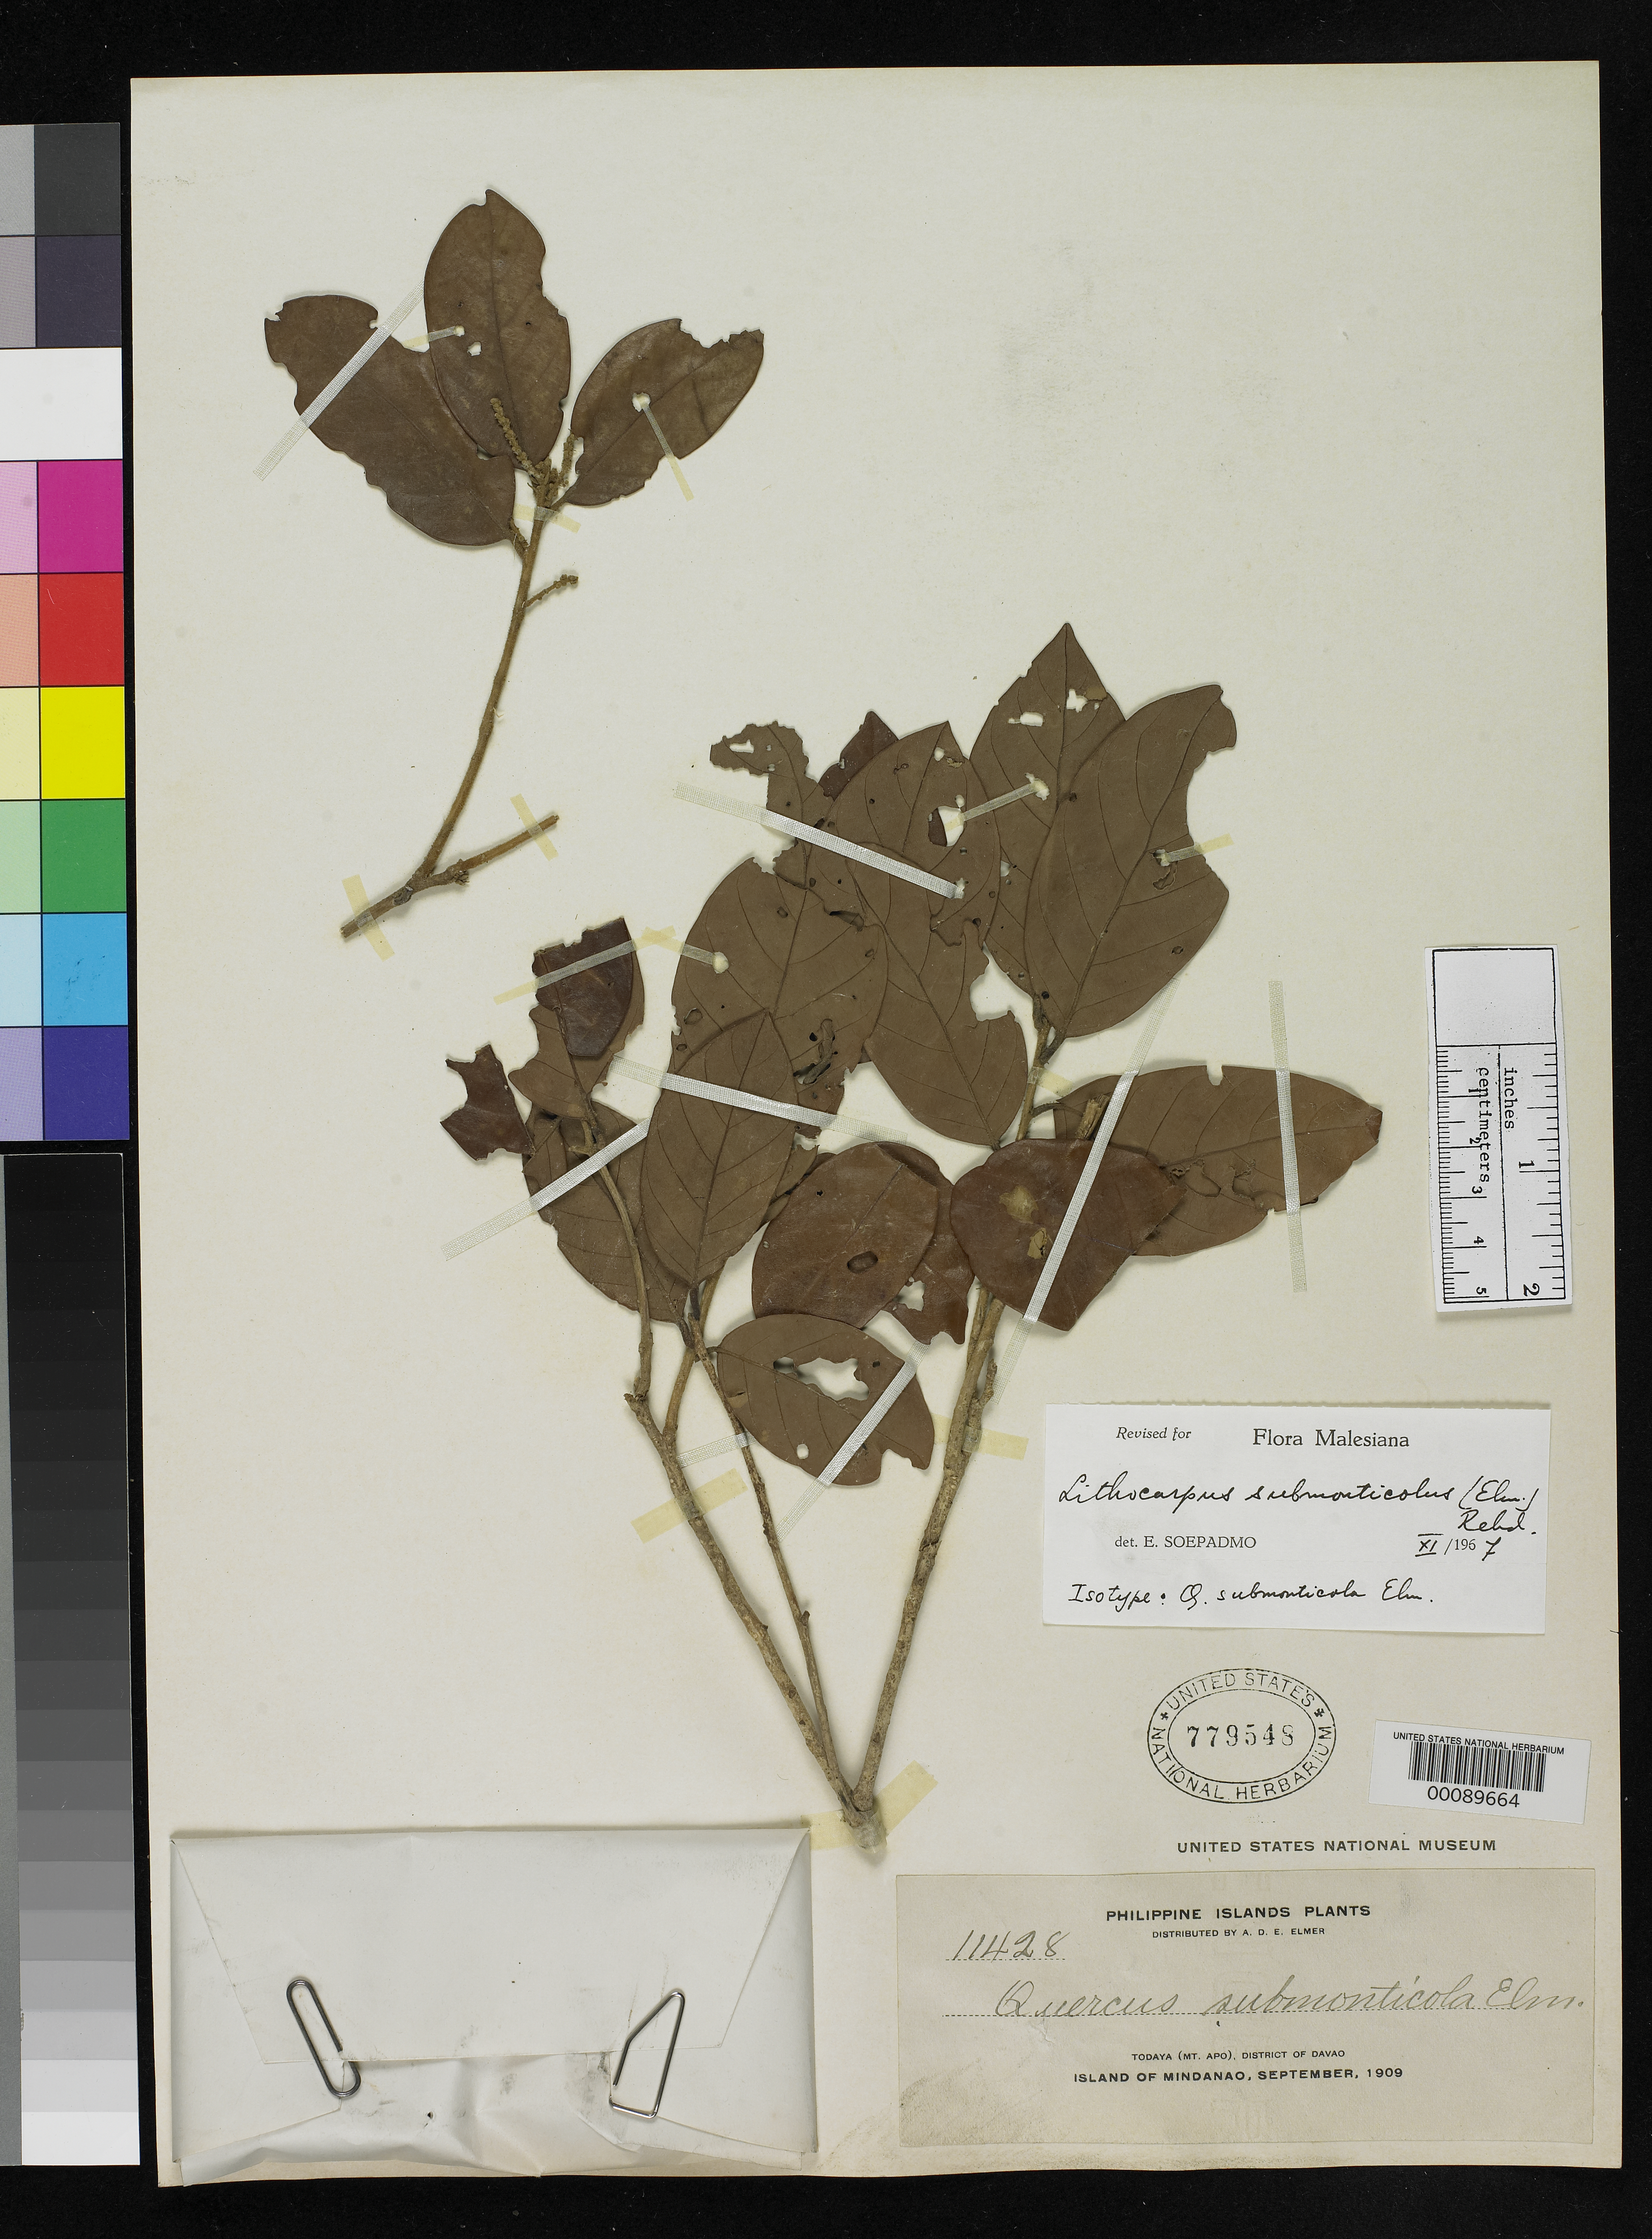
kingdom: Plantae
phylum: Tracheophyta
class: Magnoliopsida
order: Fagales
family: Fagaceae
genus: Quercus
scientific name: Quercus submonticola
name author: Elmer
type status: Isotype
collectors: A. D. E. Elmer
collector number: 11428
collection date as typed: Sep 1909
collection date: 1909-09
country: Philippines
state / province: Davao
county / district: Davao del Sur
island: Mindanao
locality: Todaya, Mt. Apo.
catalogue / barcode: US 779548